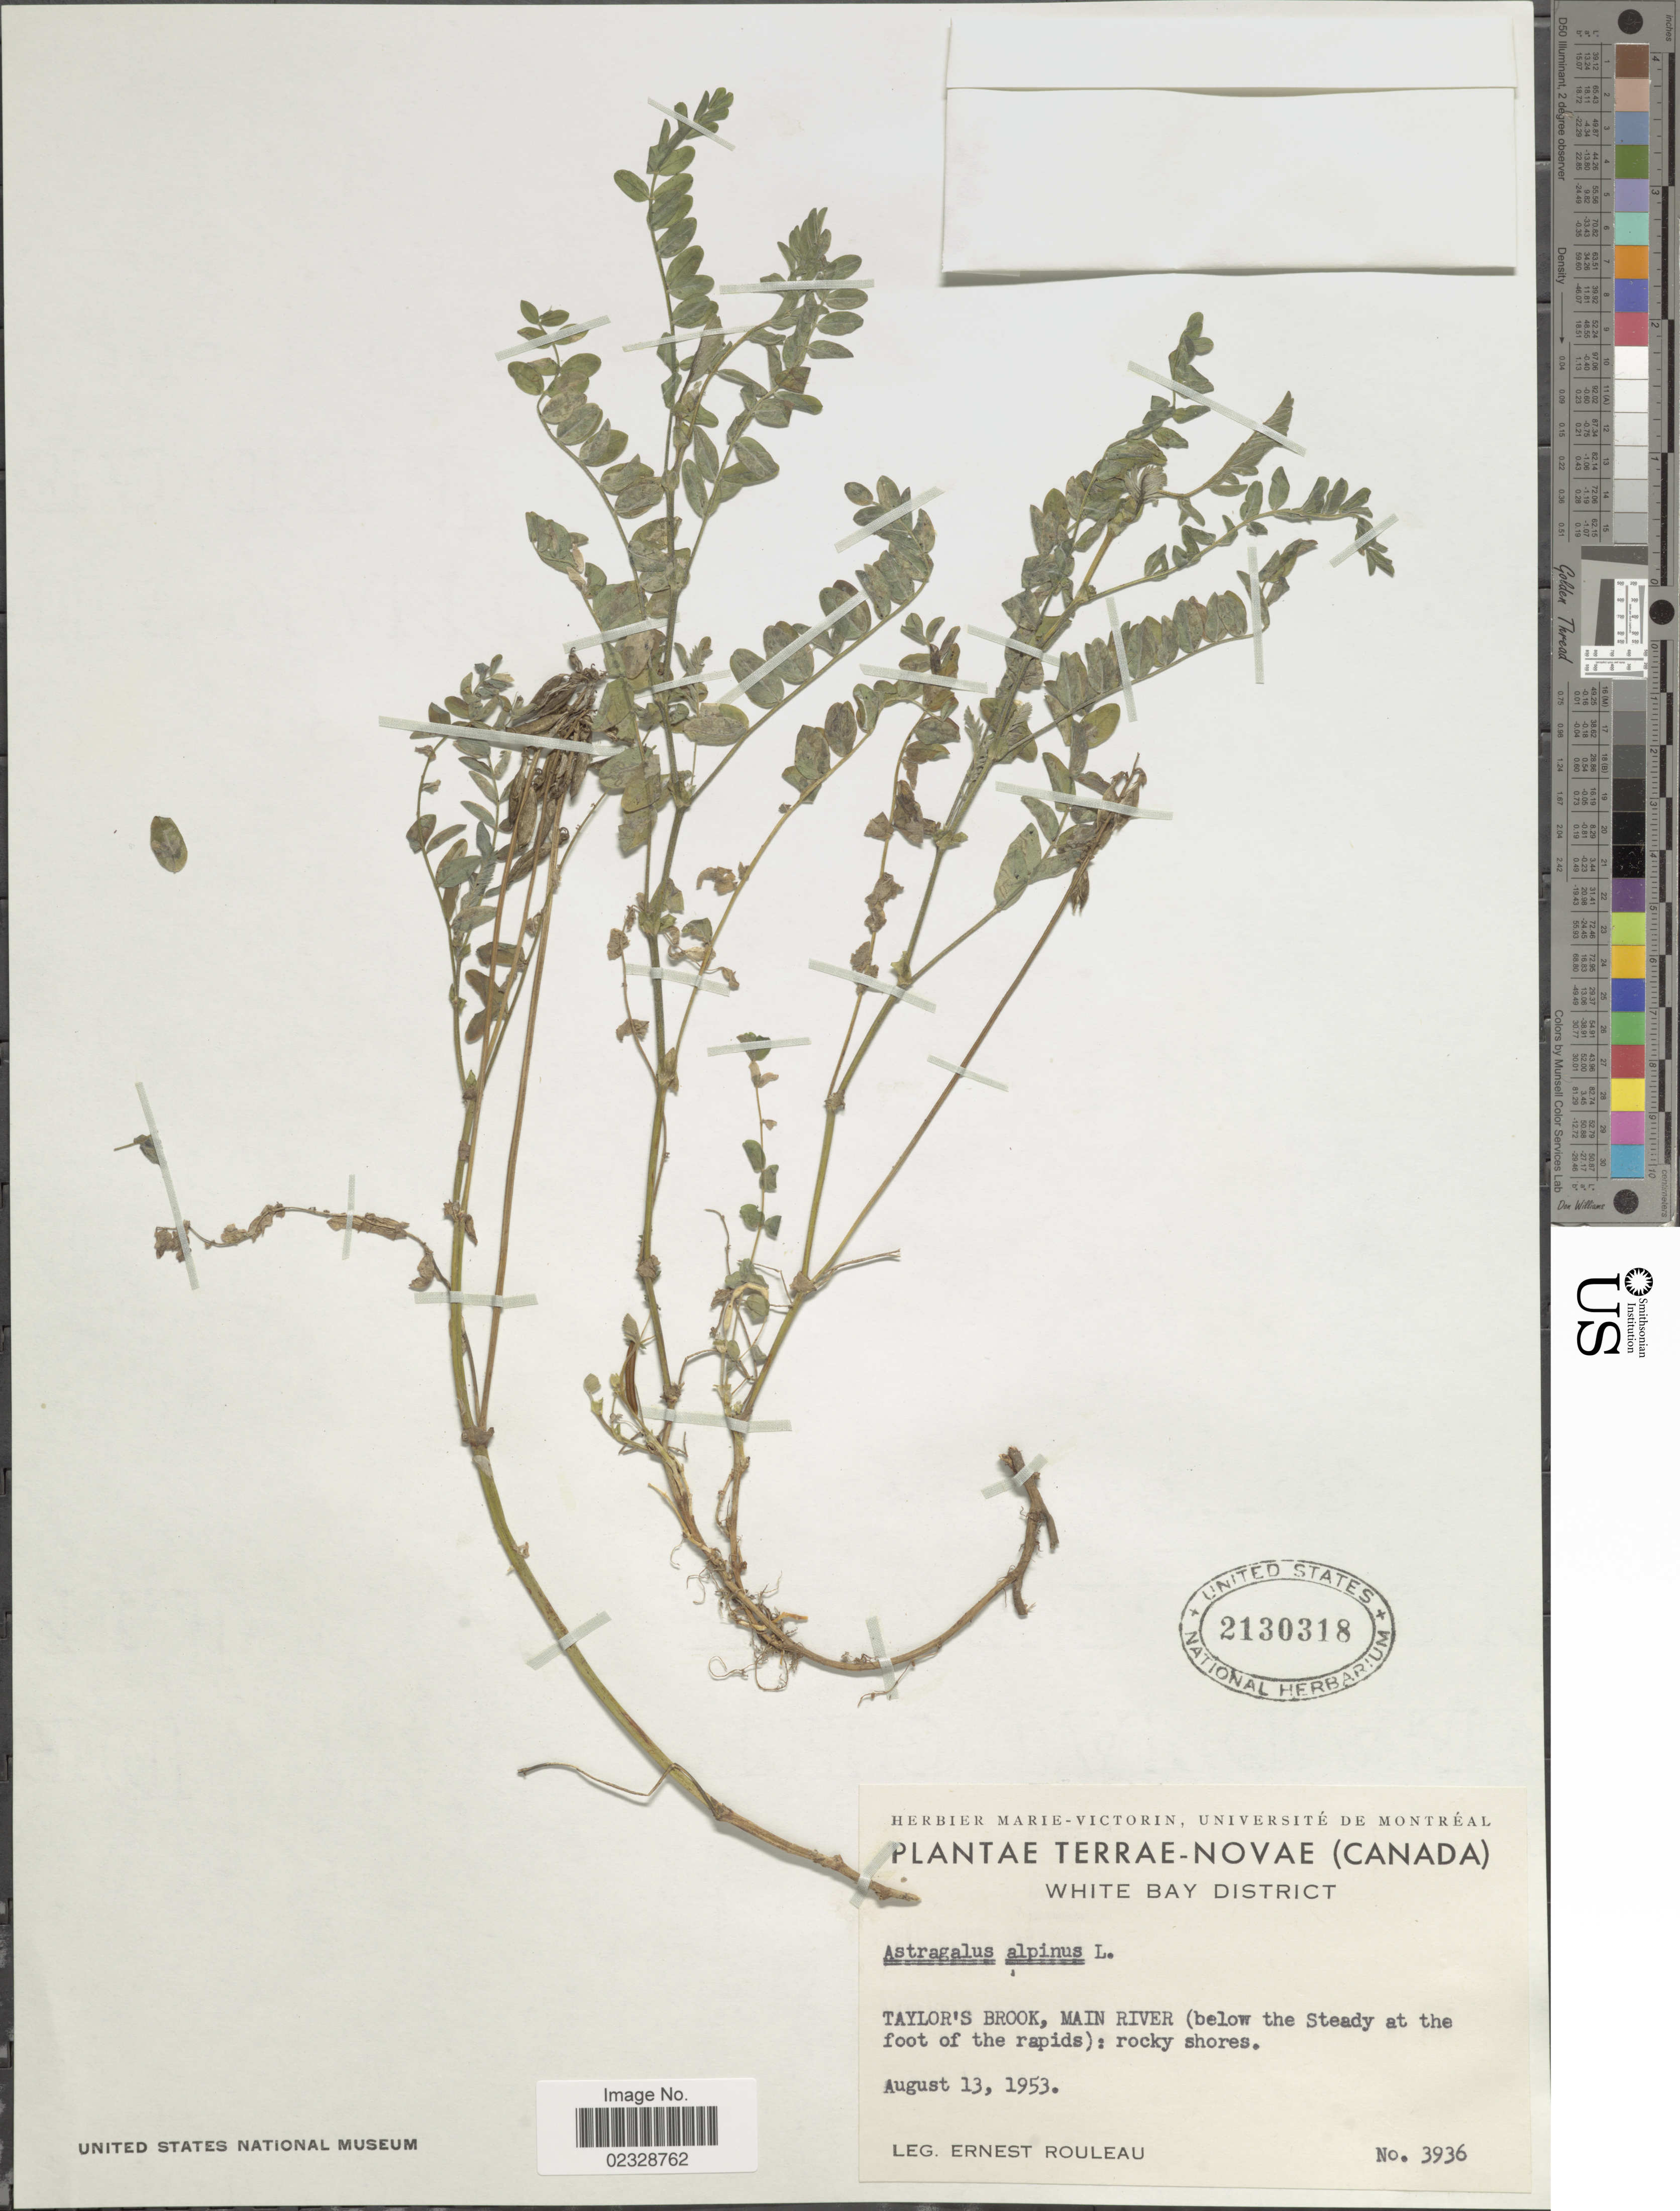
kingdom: Plantae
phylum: Tracheophyta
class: Magnoliopsida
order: Fabales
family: Fabaceae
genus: Astragalus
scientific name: Astragalus alpinus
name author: L.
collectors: J. Rouleau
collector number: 3936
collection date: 1953-08-13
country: Canada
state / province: Newfoundland and Labrador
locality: Terrae-Novae, White Bay District, Taylor's Brook, Main River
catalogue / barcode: US 2130318